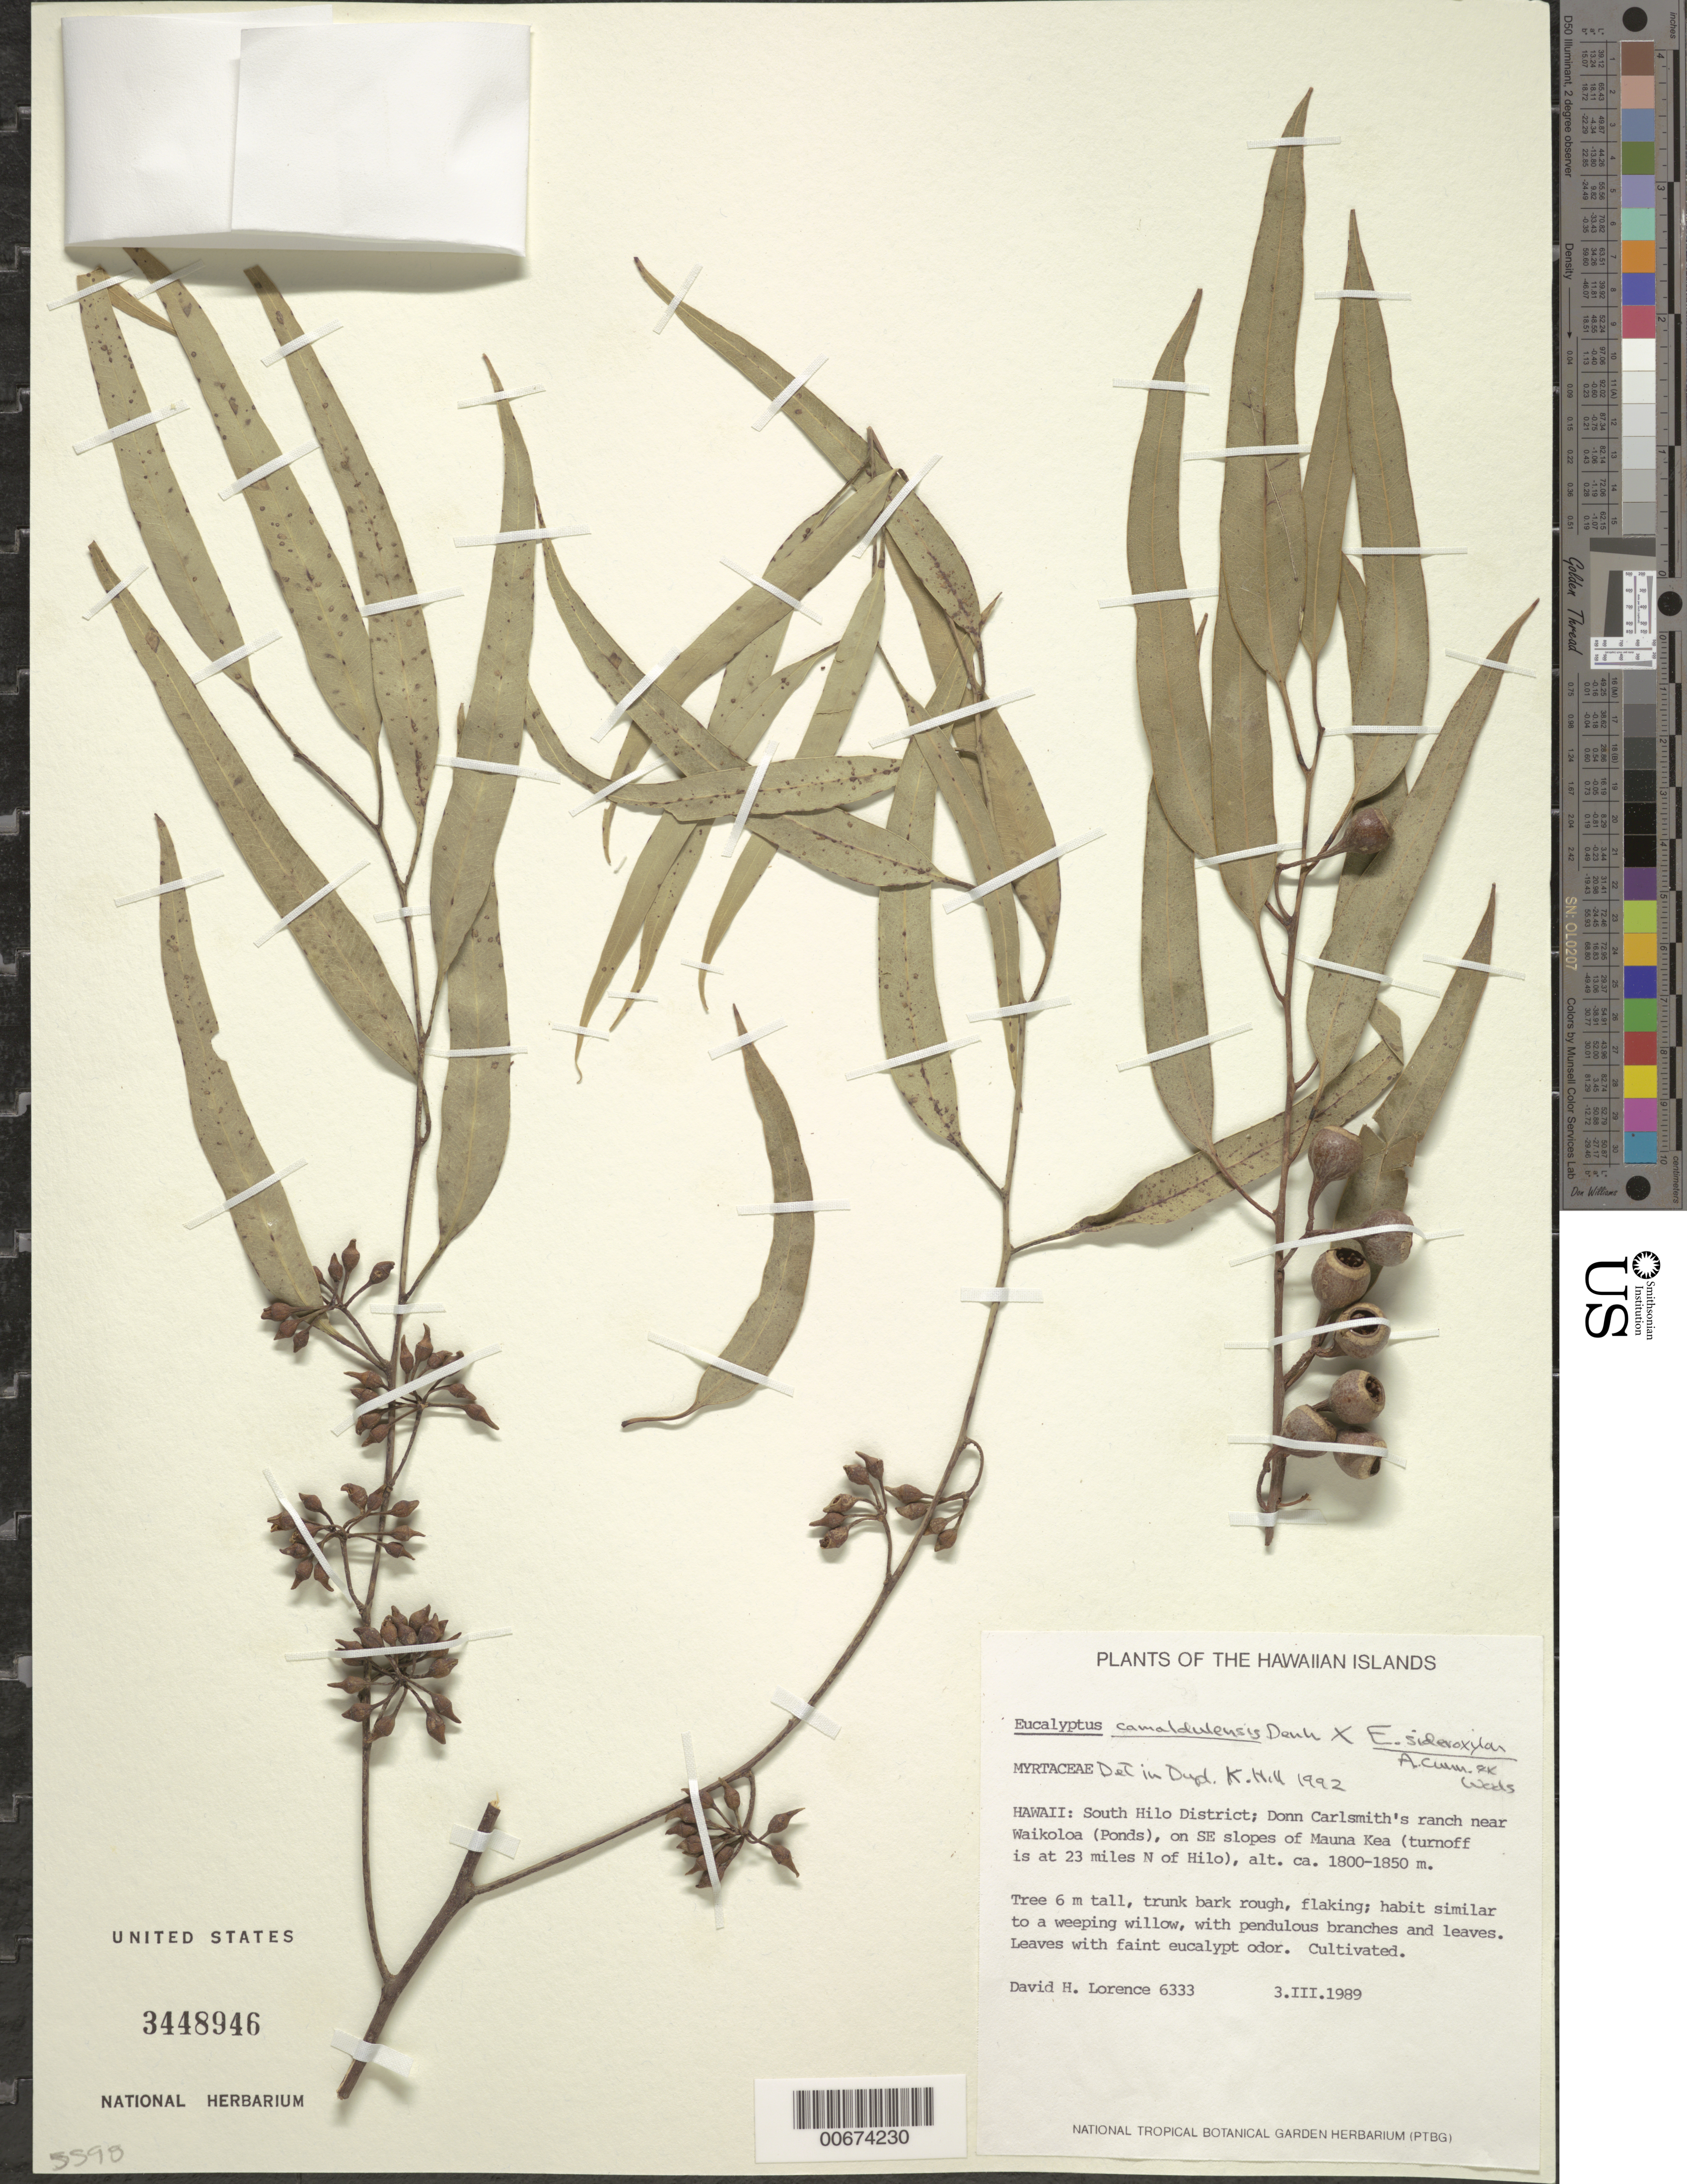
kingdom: Plantae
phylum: Tracheophyta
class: Magnoliopsida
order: Myrtales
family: Myrtaceae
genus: Eucalyptus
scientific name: Eucalyptus camaldulensis x E. sideroxylon A. Cunn. ex Woolls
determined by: Hill, K.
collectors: D. Lorence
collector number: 6333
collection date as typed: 3 Mar 1989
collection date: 1989-03-03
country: United States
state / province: Hawaii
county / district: Hawaii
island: Hawaii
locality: S. Hilo District; Donn Carlsmith's rance near Waikoloa (ponds), on SE slopes of Mauna Kea (turn off is 23 miles N of Hilo)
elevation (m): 1800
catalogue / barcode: US 3448946